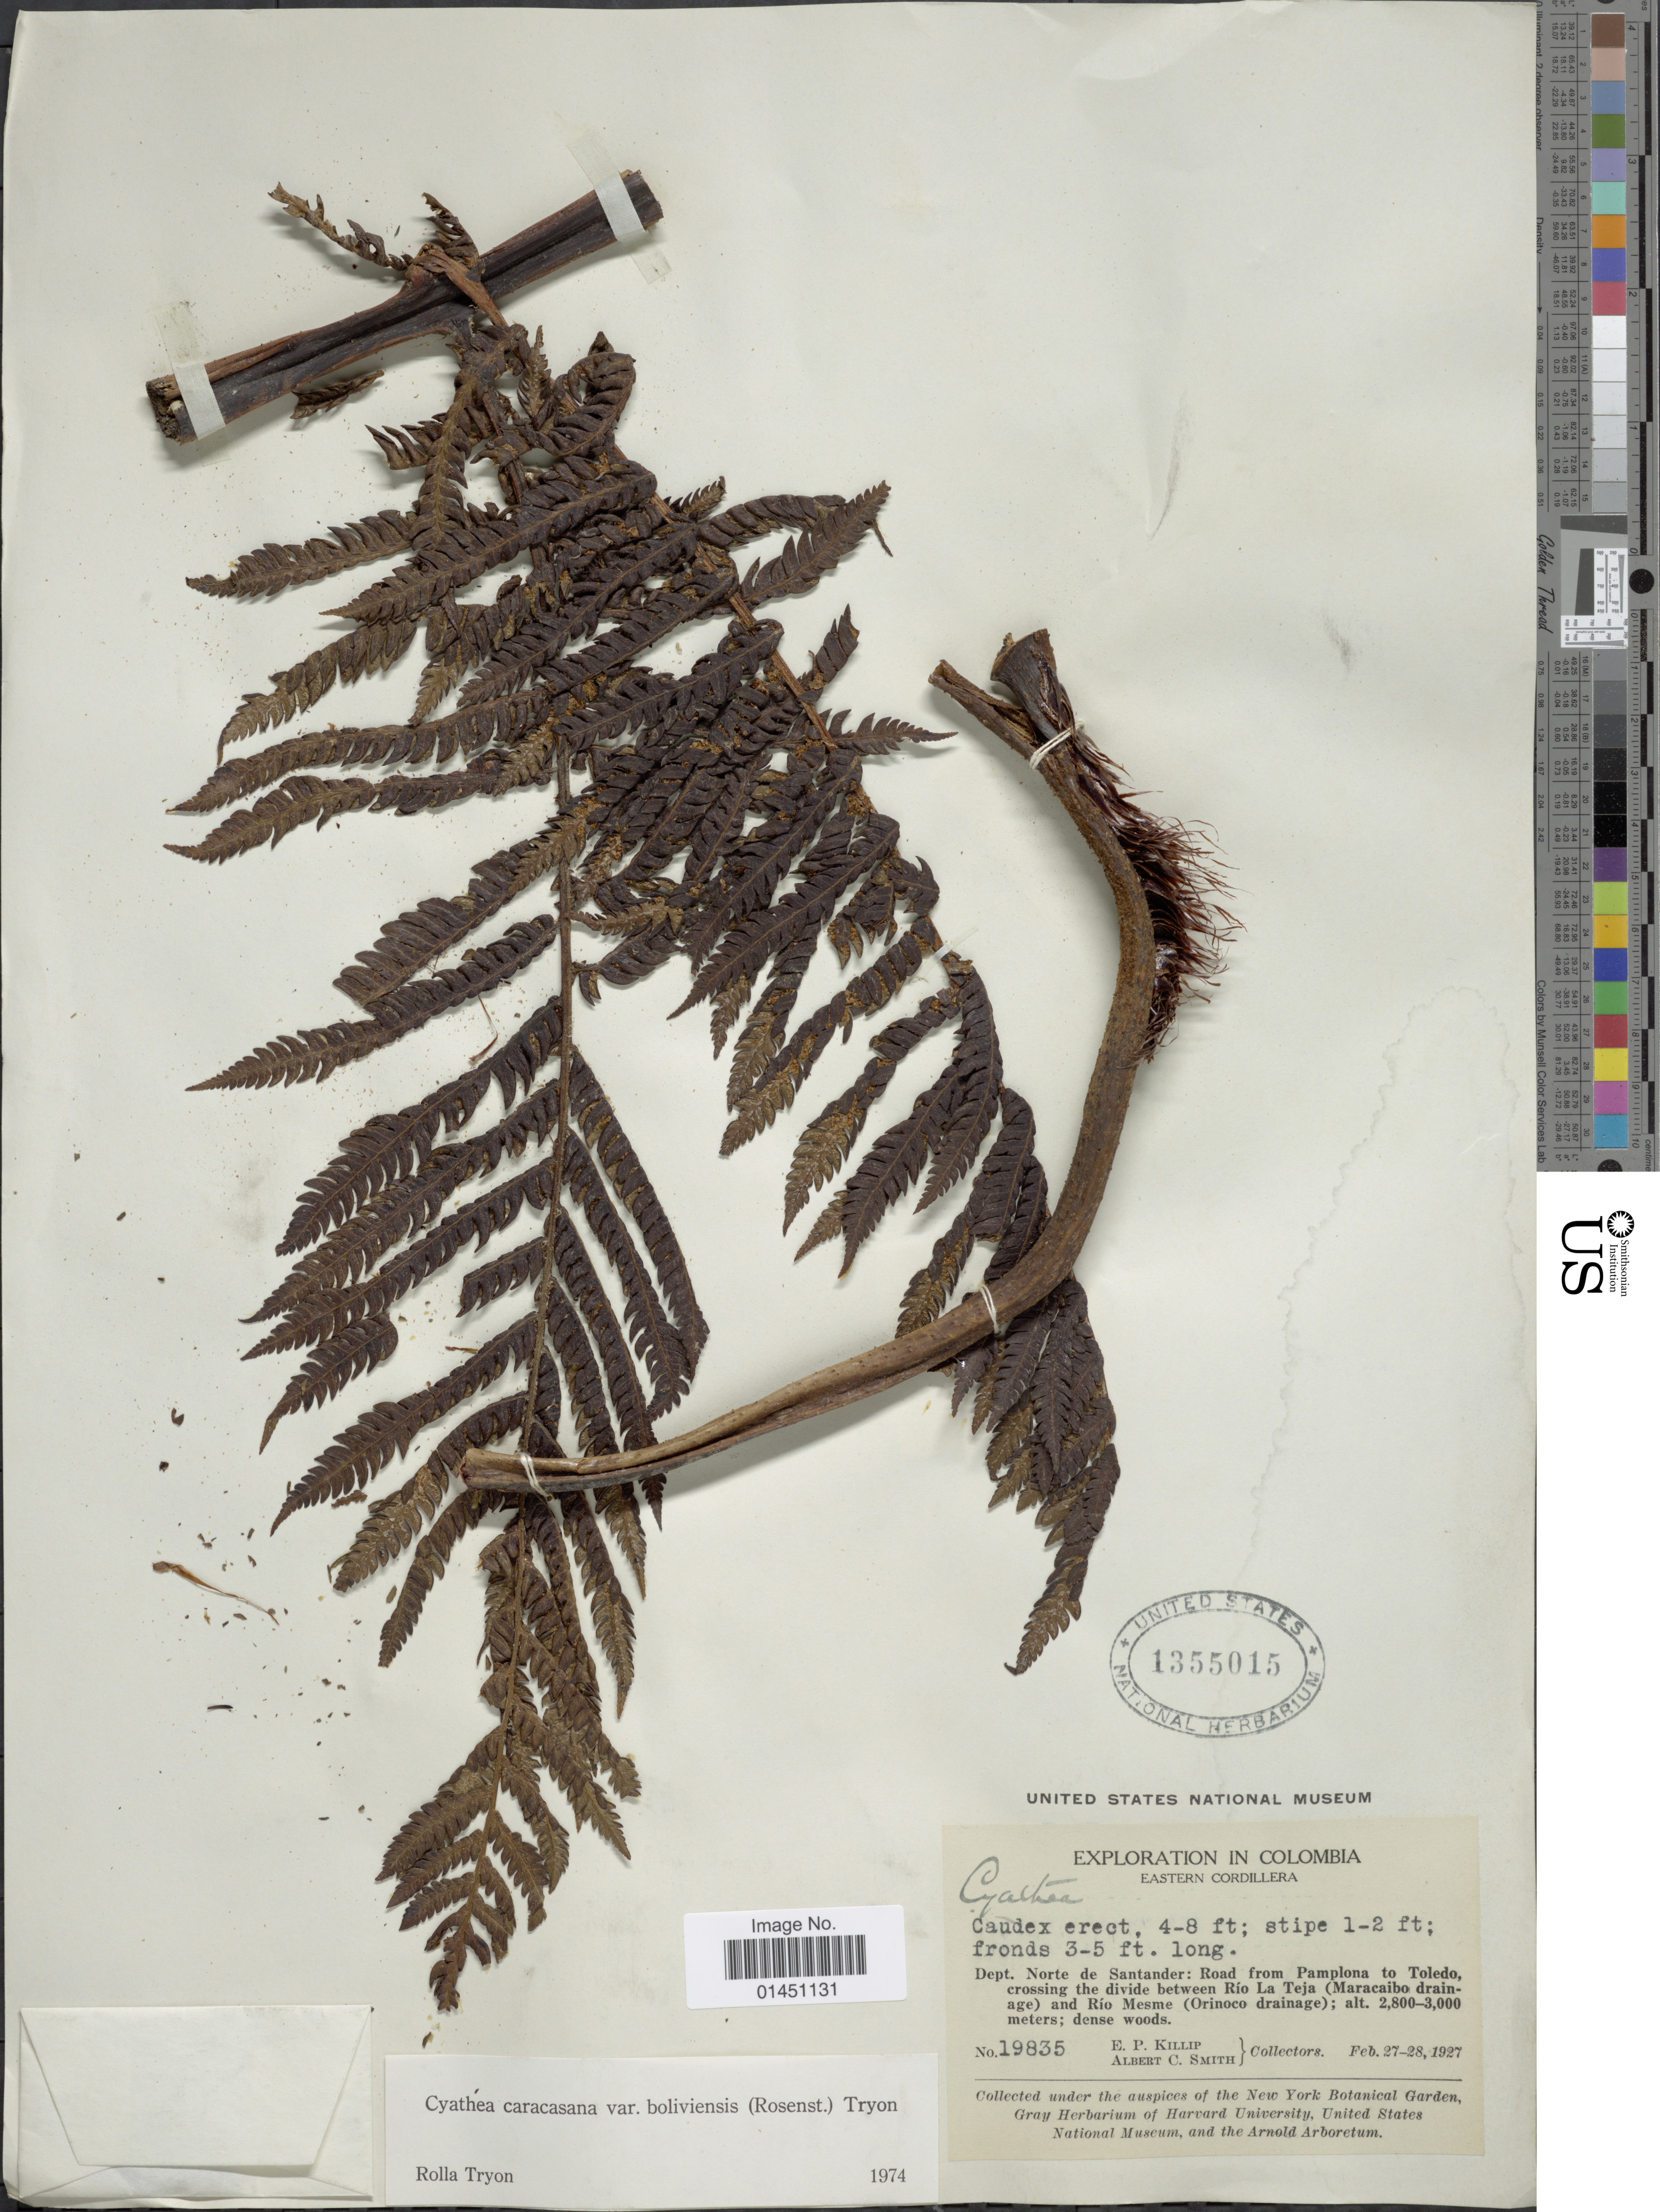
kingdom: Plantae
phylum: Tracheophyta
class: Polypodiopsida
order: Cyatheales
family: Cyatheaceae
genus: Cyathea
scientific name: Cyathea caracasana var. boliviensis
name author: (Rosenst.) R.M. Tryon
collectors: E. P. Killip & A. C. Smith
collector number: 19835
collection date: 1927-02-27/1927-02-28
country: Colombia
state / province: Norte de Santander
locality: Eastern Cordillera, Road from Pamplona to Toledo, crossing the divide between Rio La Teja (Maracaibo drainage) and Rio Mesme (Orinodo drainage)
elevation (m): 2800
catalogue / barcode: US 1355015